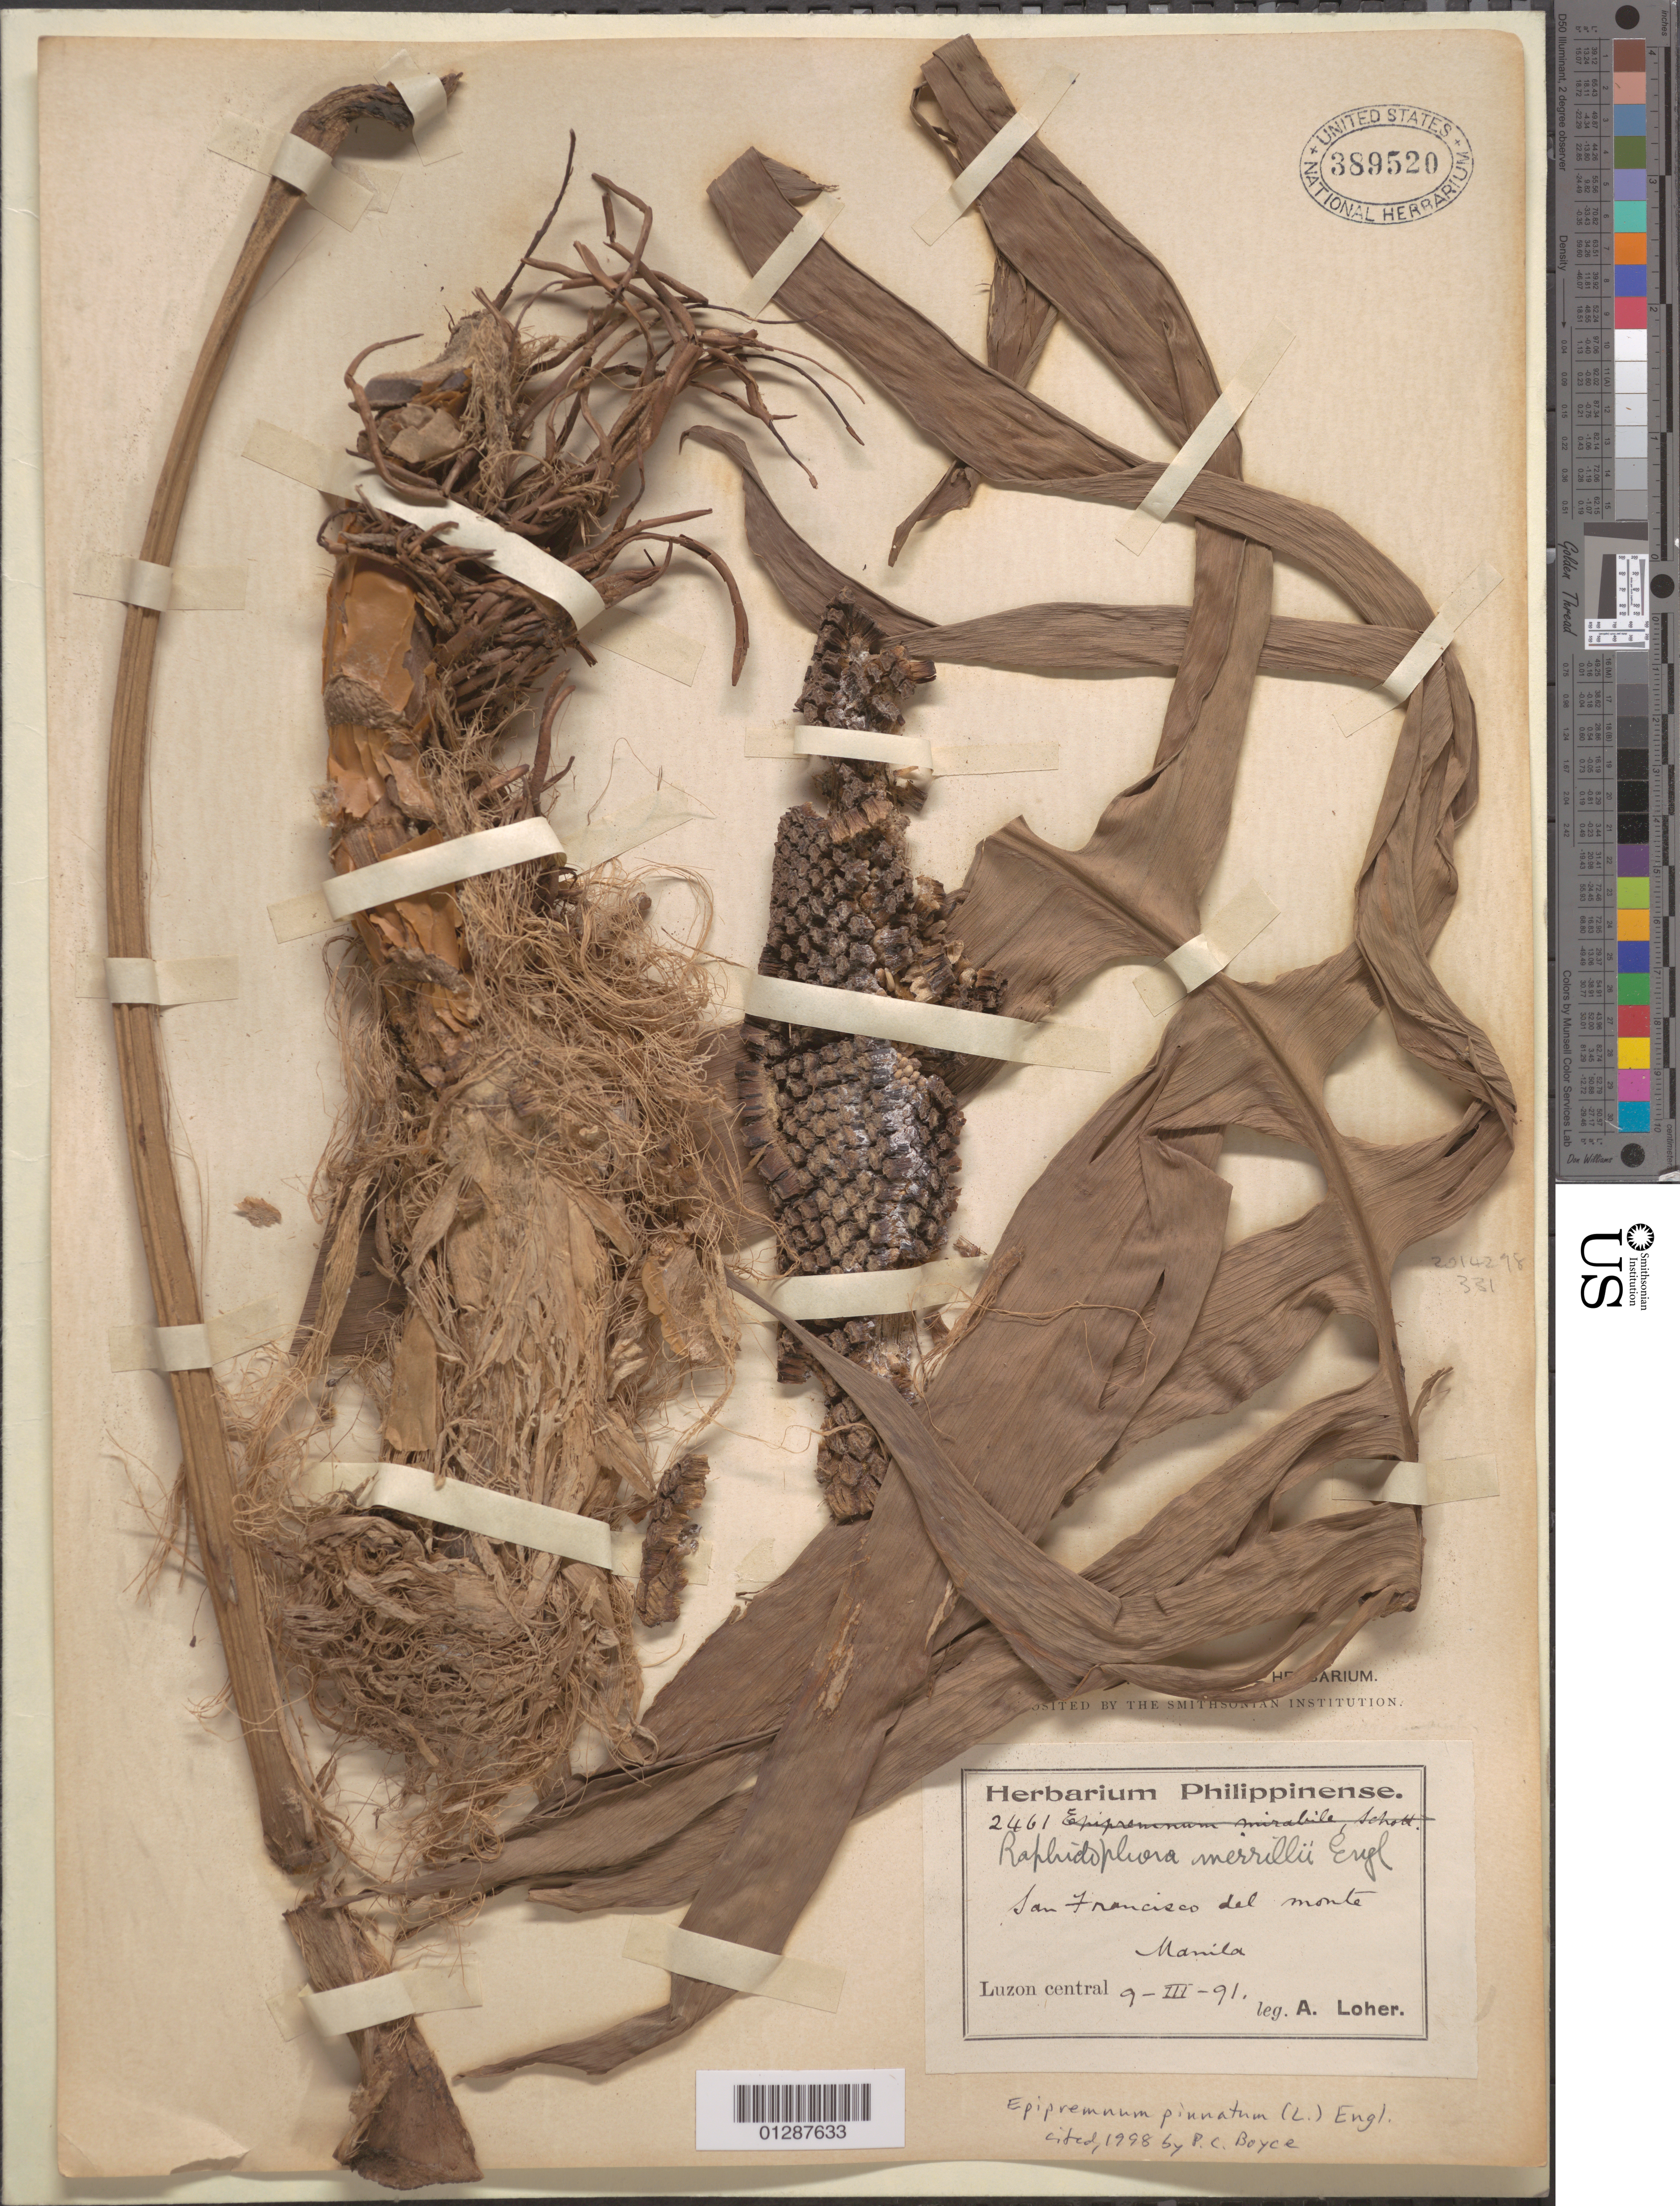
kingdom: Plantae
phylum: Tracheophyta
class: Liliopsida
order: Alismatales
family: Araceae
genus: Epipremnum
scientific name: Epipremnum pinnatum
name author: (L.) Engl.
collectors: A. Loher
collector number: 2461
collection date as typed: Transcribed d/m/y: 9/3/91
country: Philippines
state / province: Central Luzon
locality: San Francisco del monte, Manila. Luzon central.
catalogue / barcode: US 389520